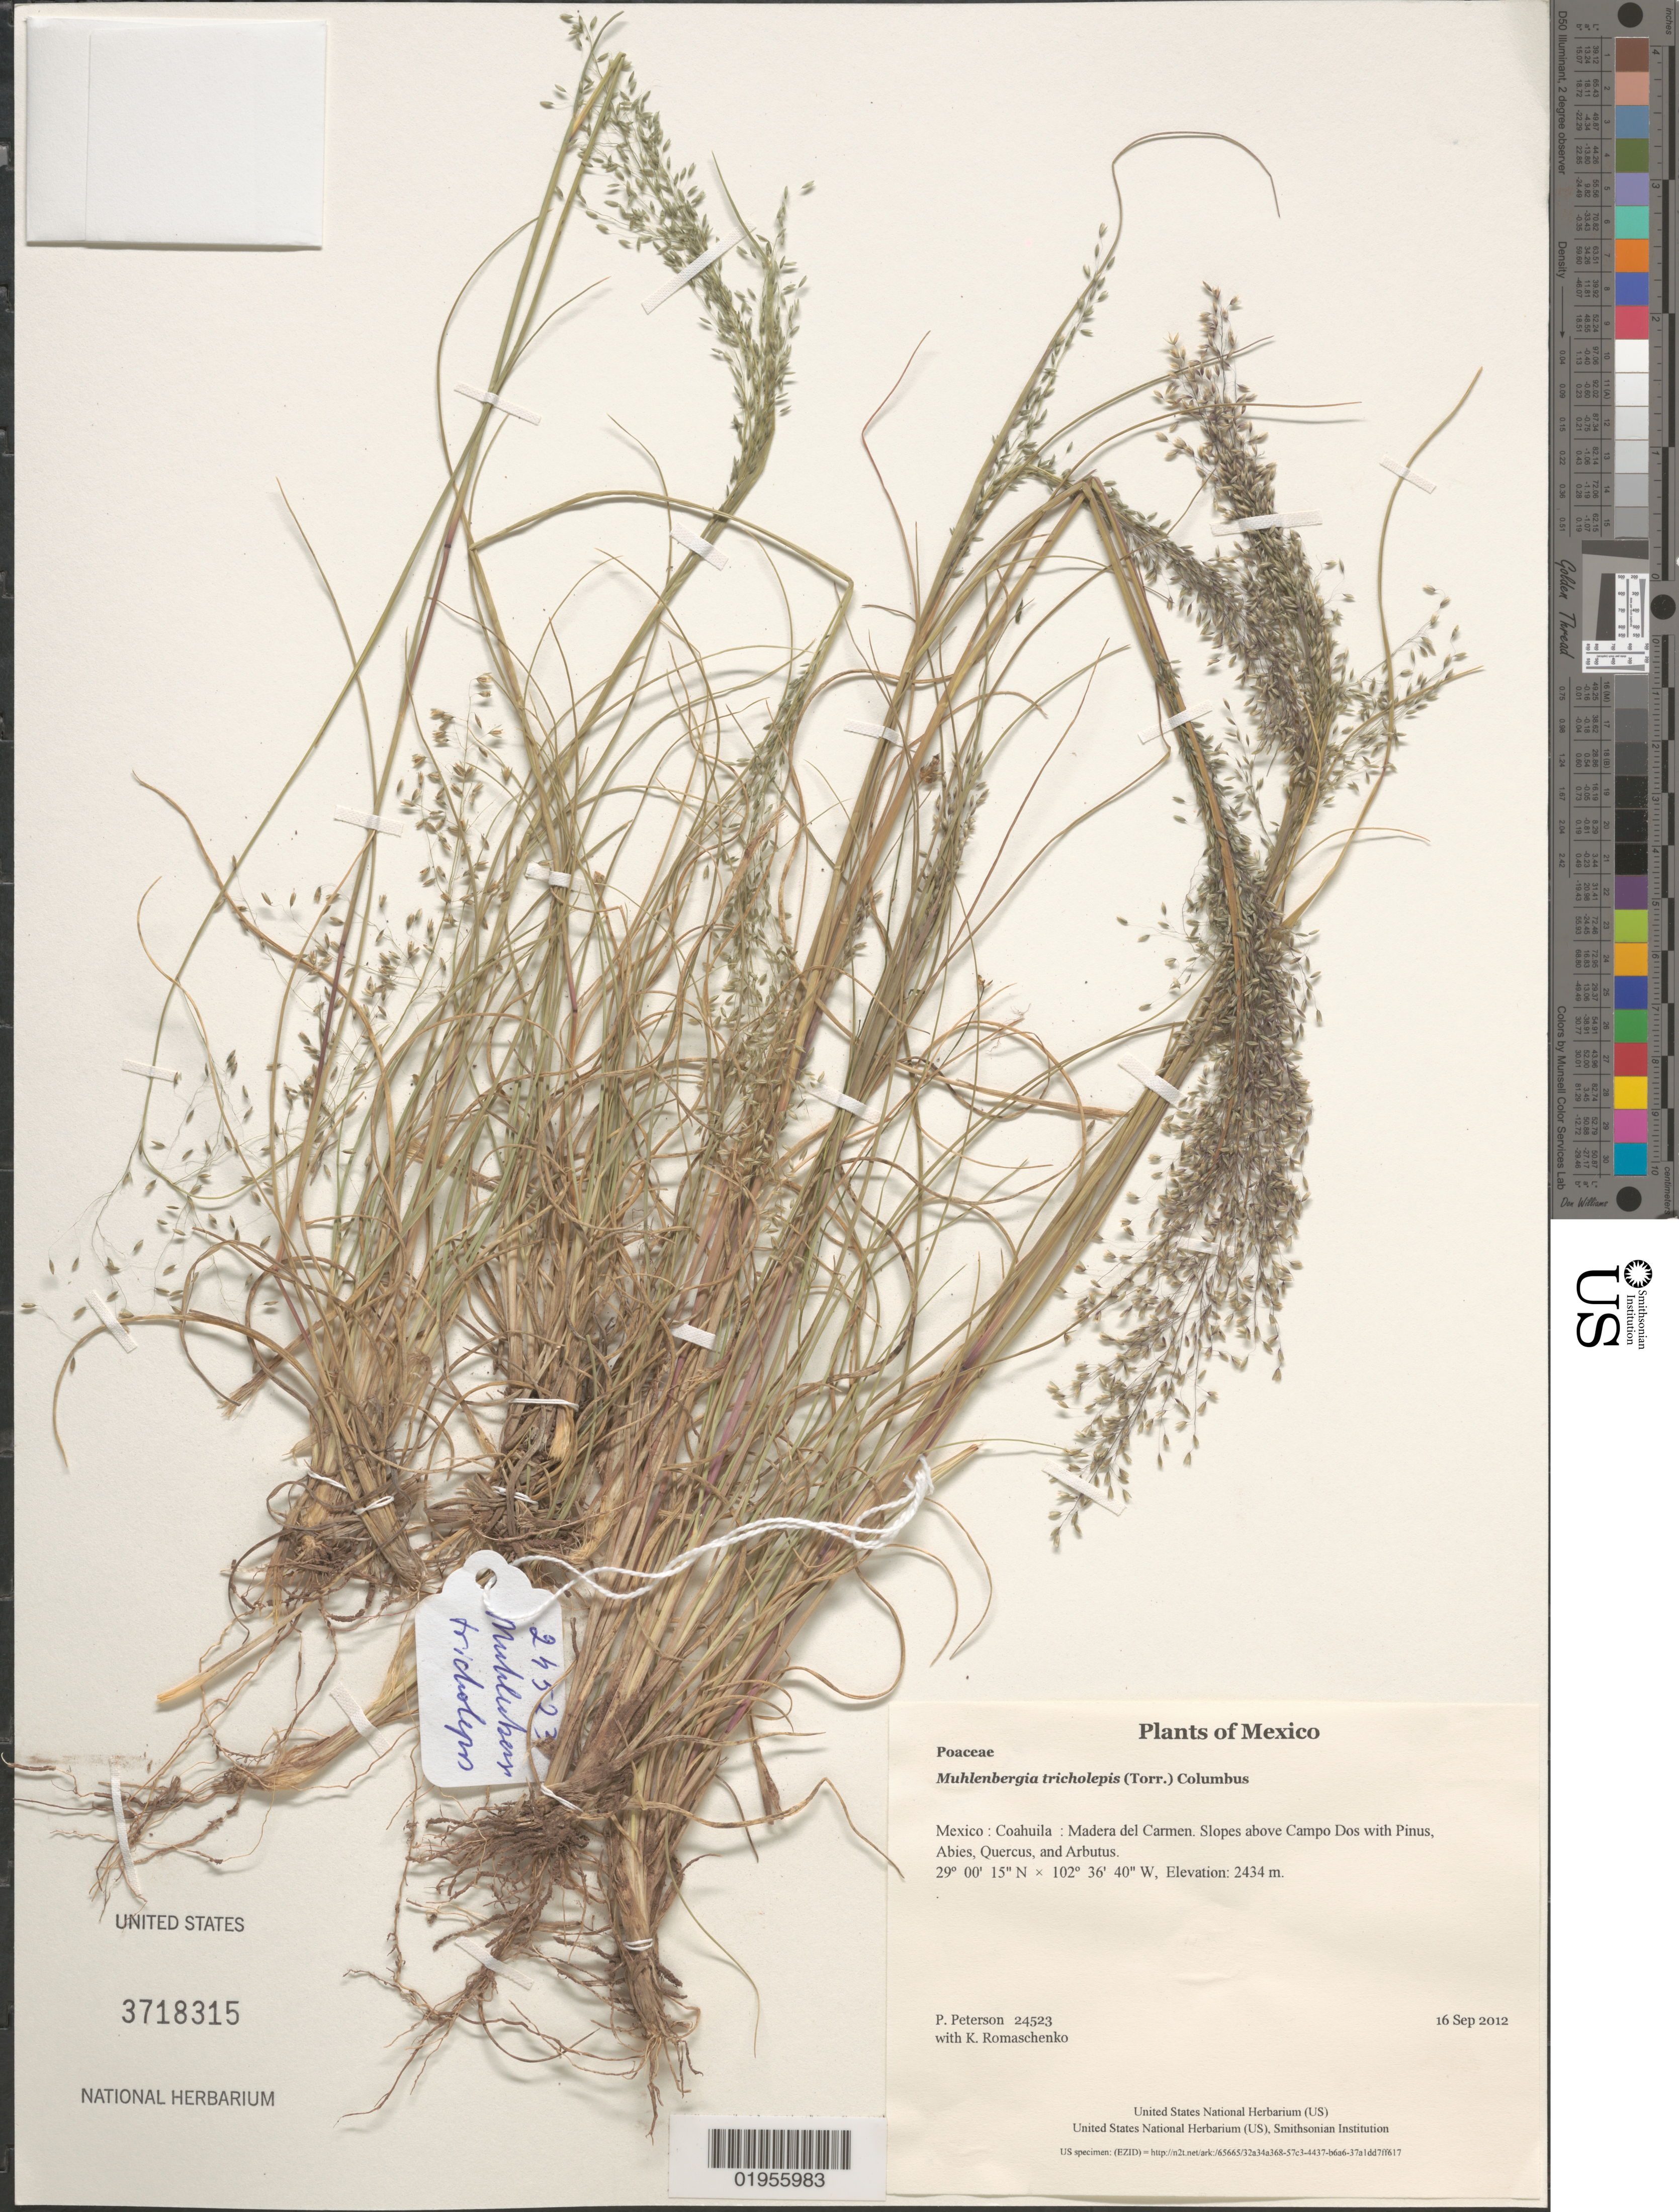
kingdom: Plantae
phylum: Tracheophyta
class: Liliopsida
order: Poales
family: Poaceae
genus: Muhlenbergia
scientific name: Muhlenbergia tricholepis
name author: (Torr.) Columbus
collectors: P. M. Peterson & K. Romaschenko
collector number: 24523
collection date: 2012-09-16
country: Mexico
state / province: Coahuila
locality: Madera del Carmen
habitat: Slopes above Campo Dos with Pinus, Abies, Quercus, and Arbutus.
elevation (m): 2434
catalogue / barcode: US 3718315